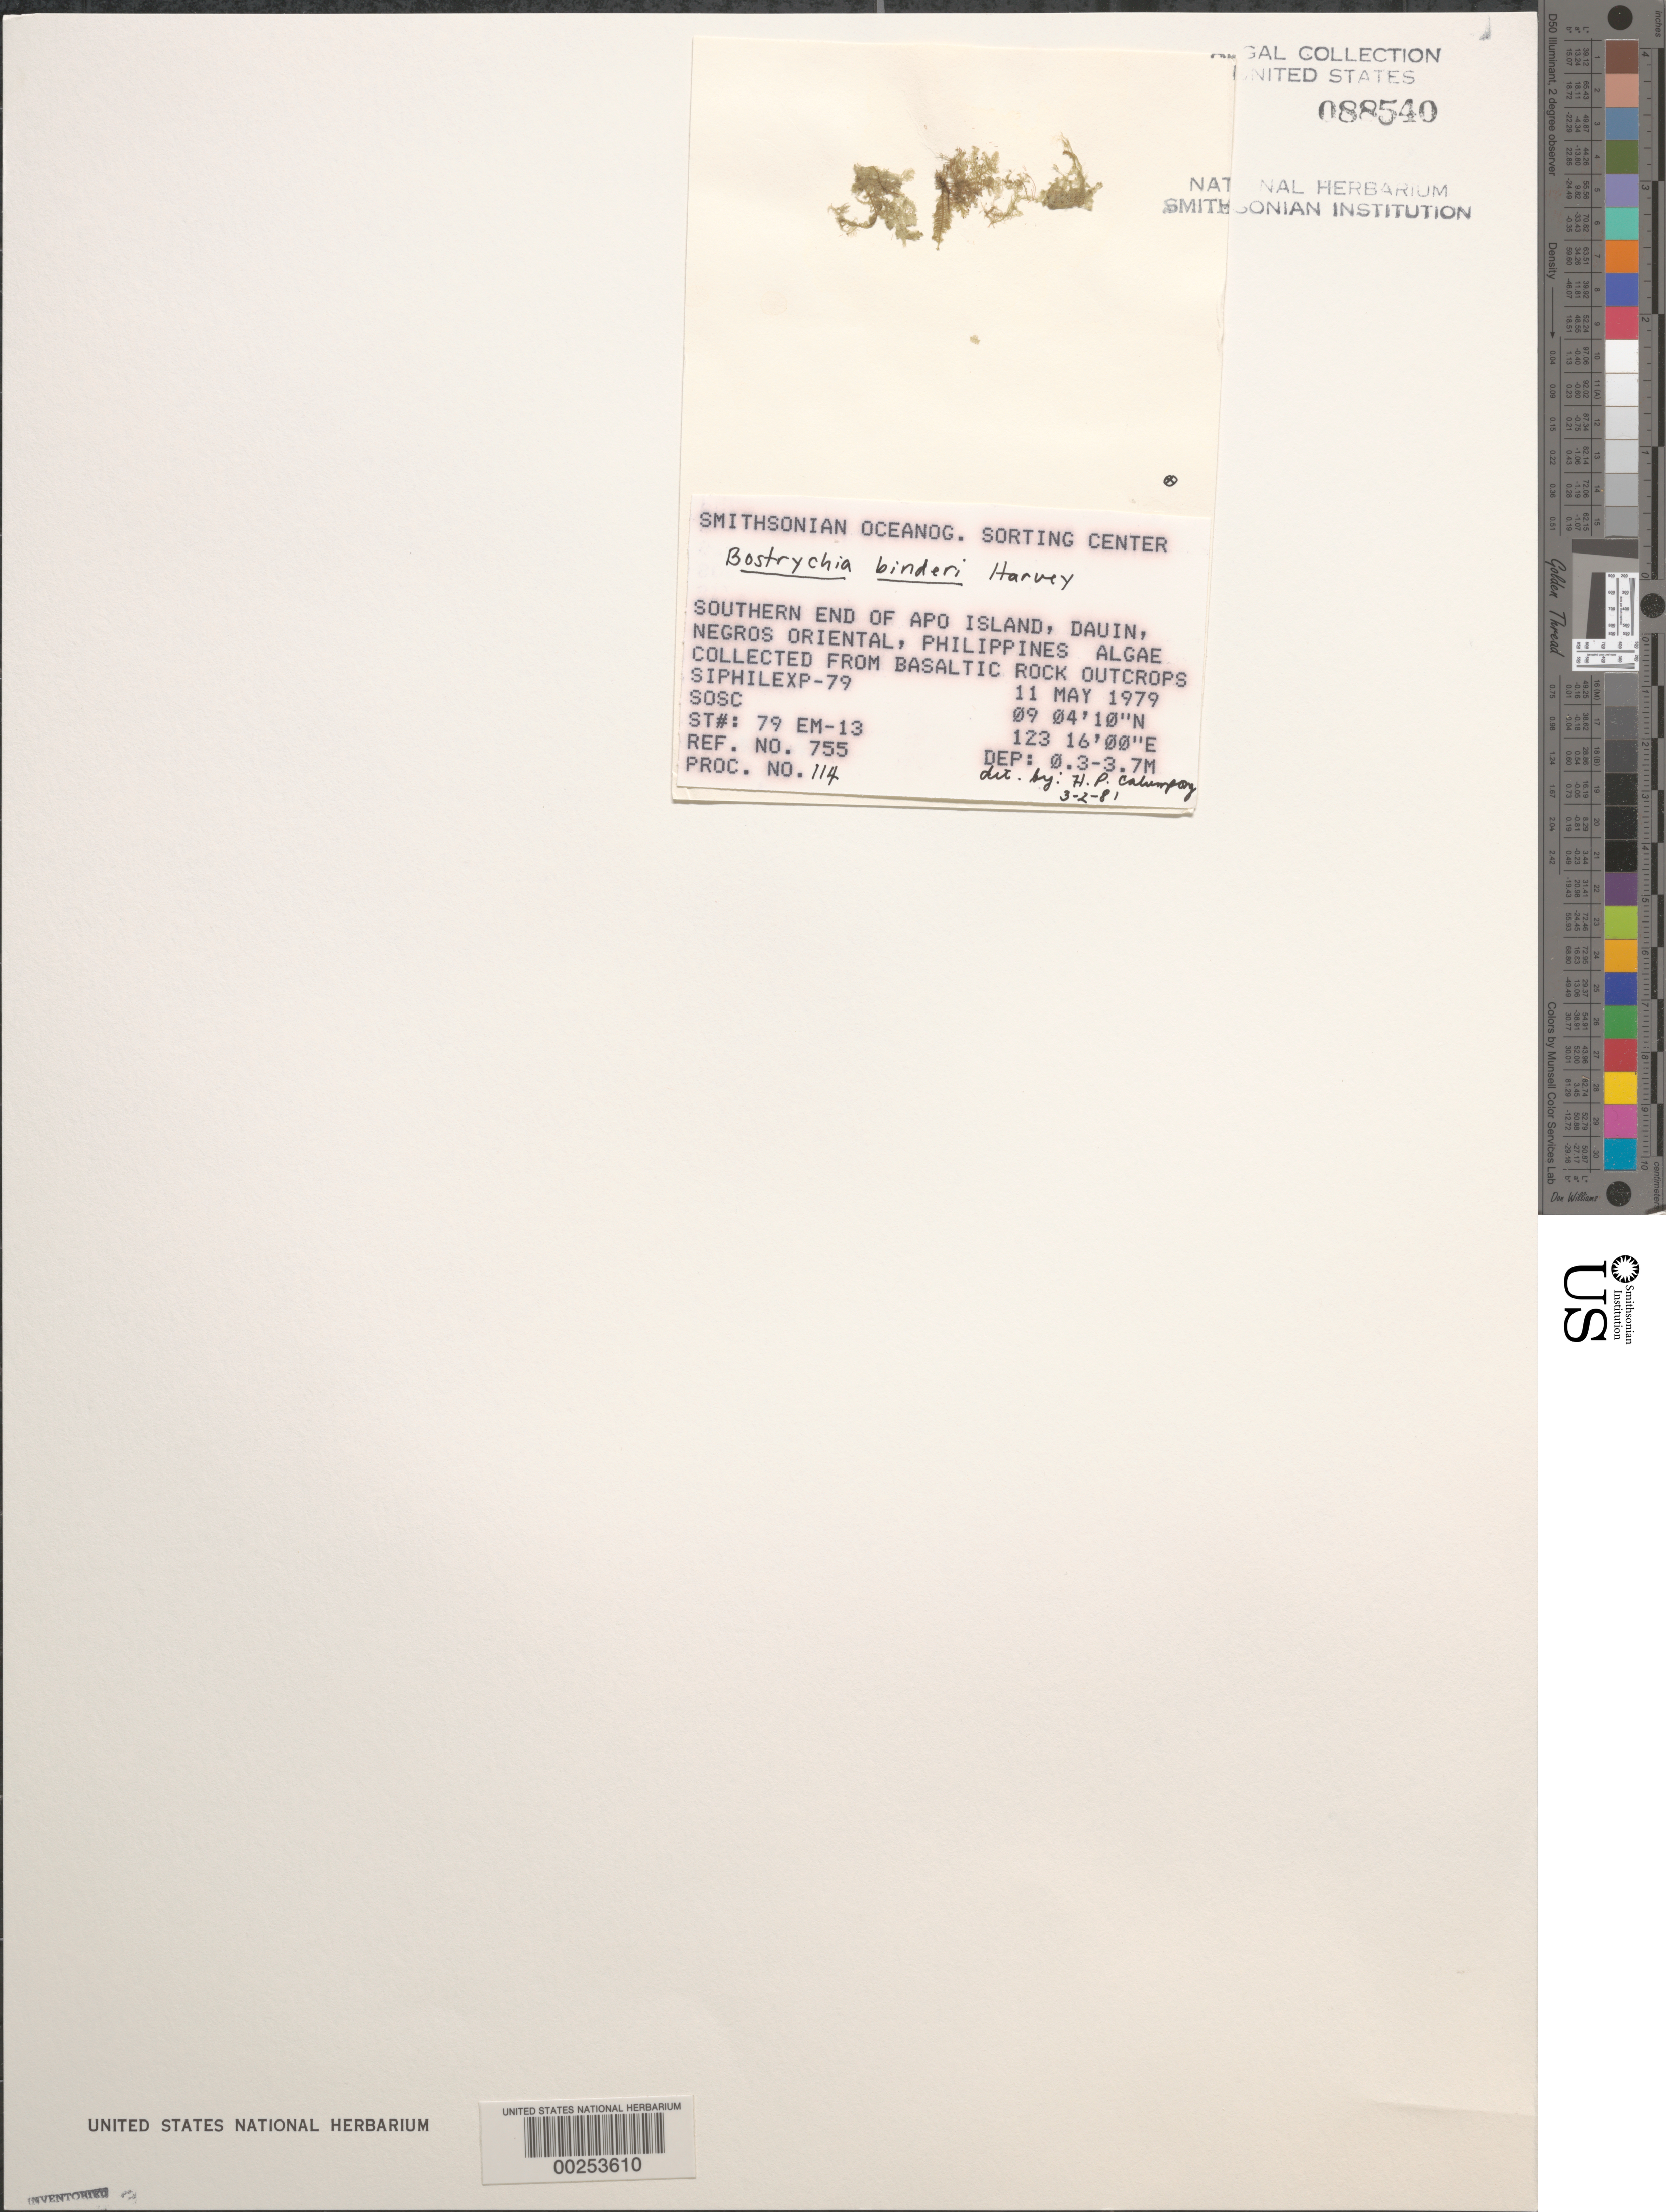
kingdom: Plantae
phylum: Rhodophyta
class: Florideophyceae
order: Ceramiales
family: Rhodomelaceae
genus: Bostrychia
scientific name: Bostrychia binderi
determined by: Calumpong, H. P.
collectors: SOSC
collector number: Station 79 Em-13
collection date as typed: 11 May 1979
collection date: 1979-05-11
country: Philippines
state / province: Central Visayas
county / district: Negros Oriental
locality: Apo island, dauin, negros oriental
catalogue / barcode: US 88540